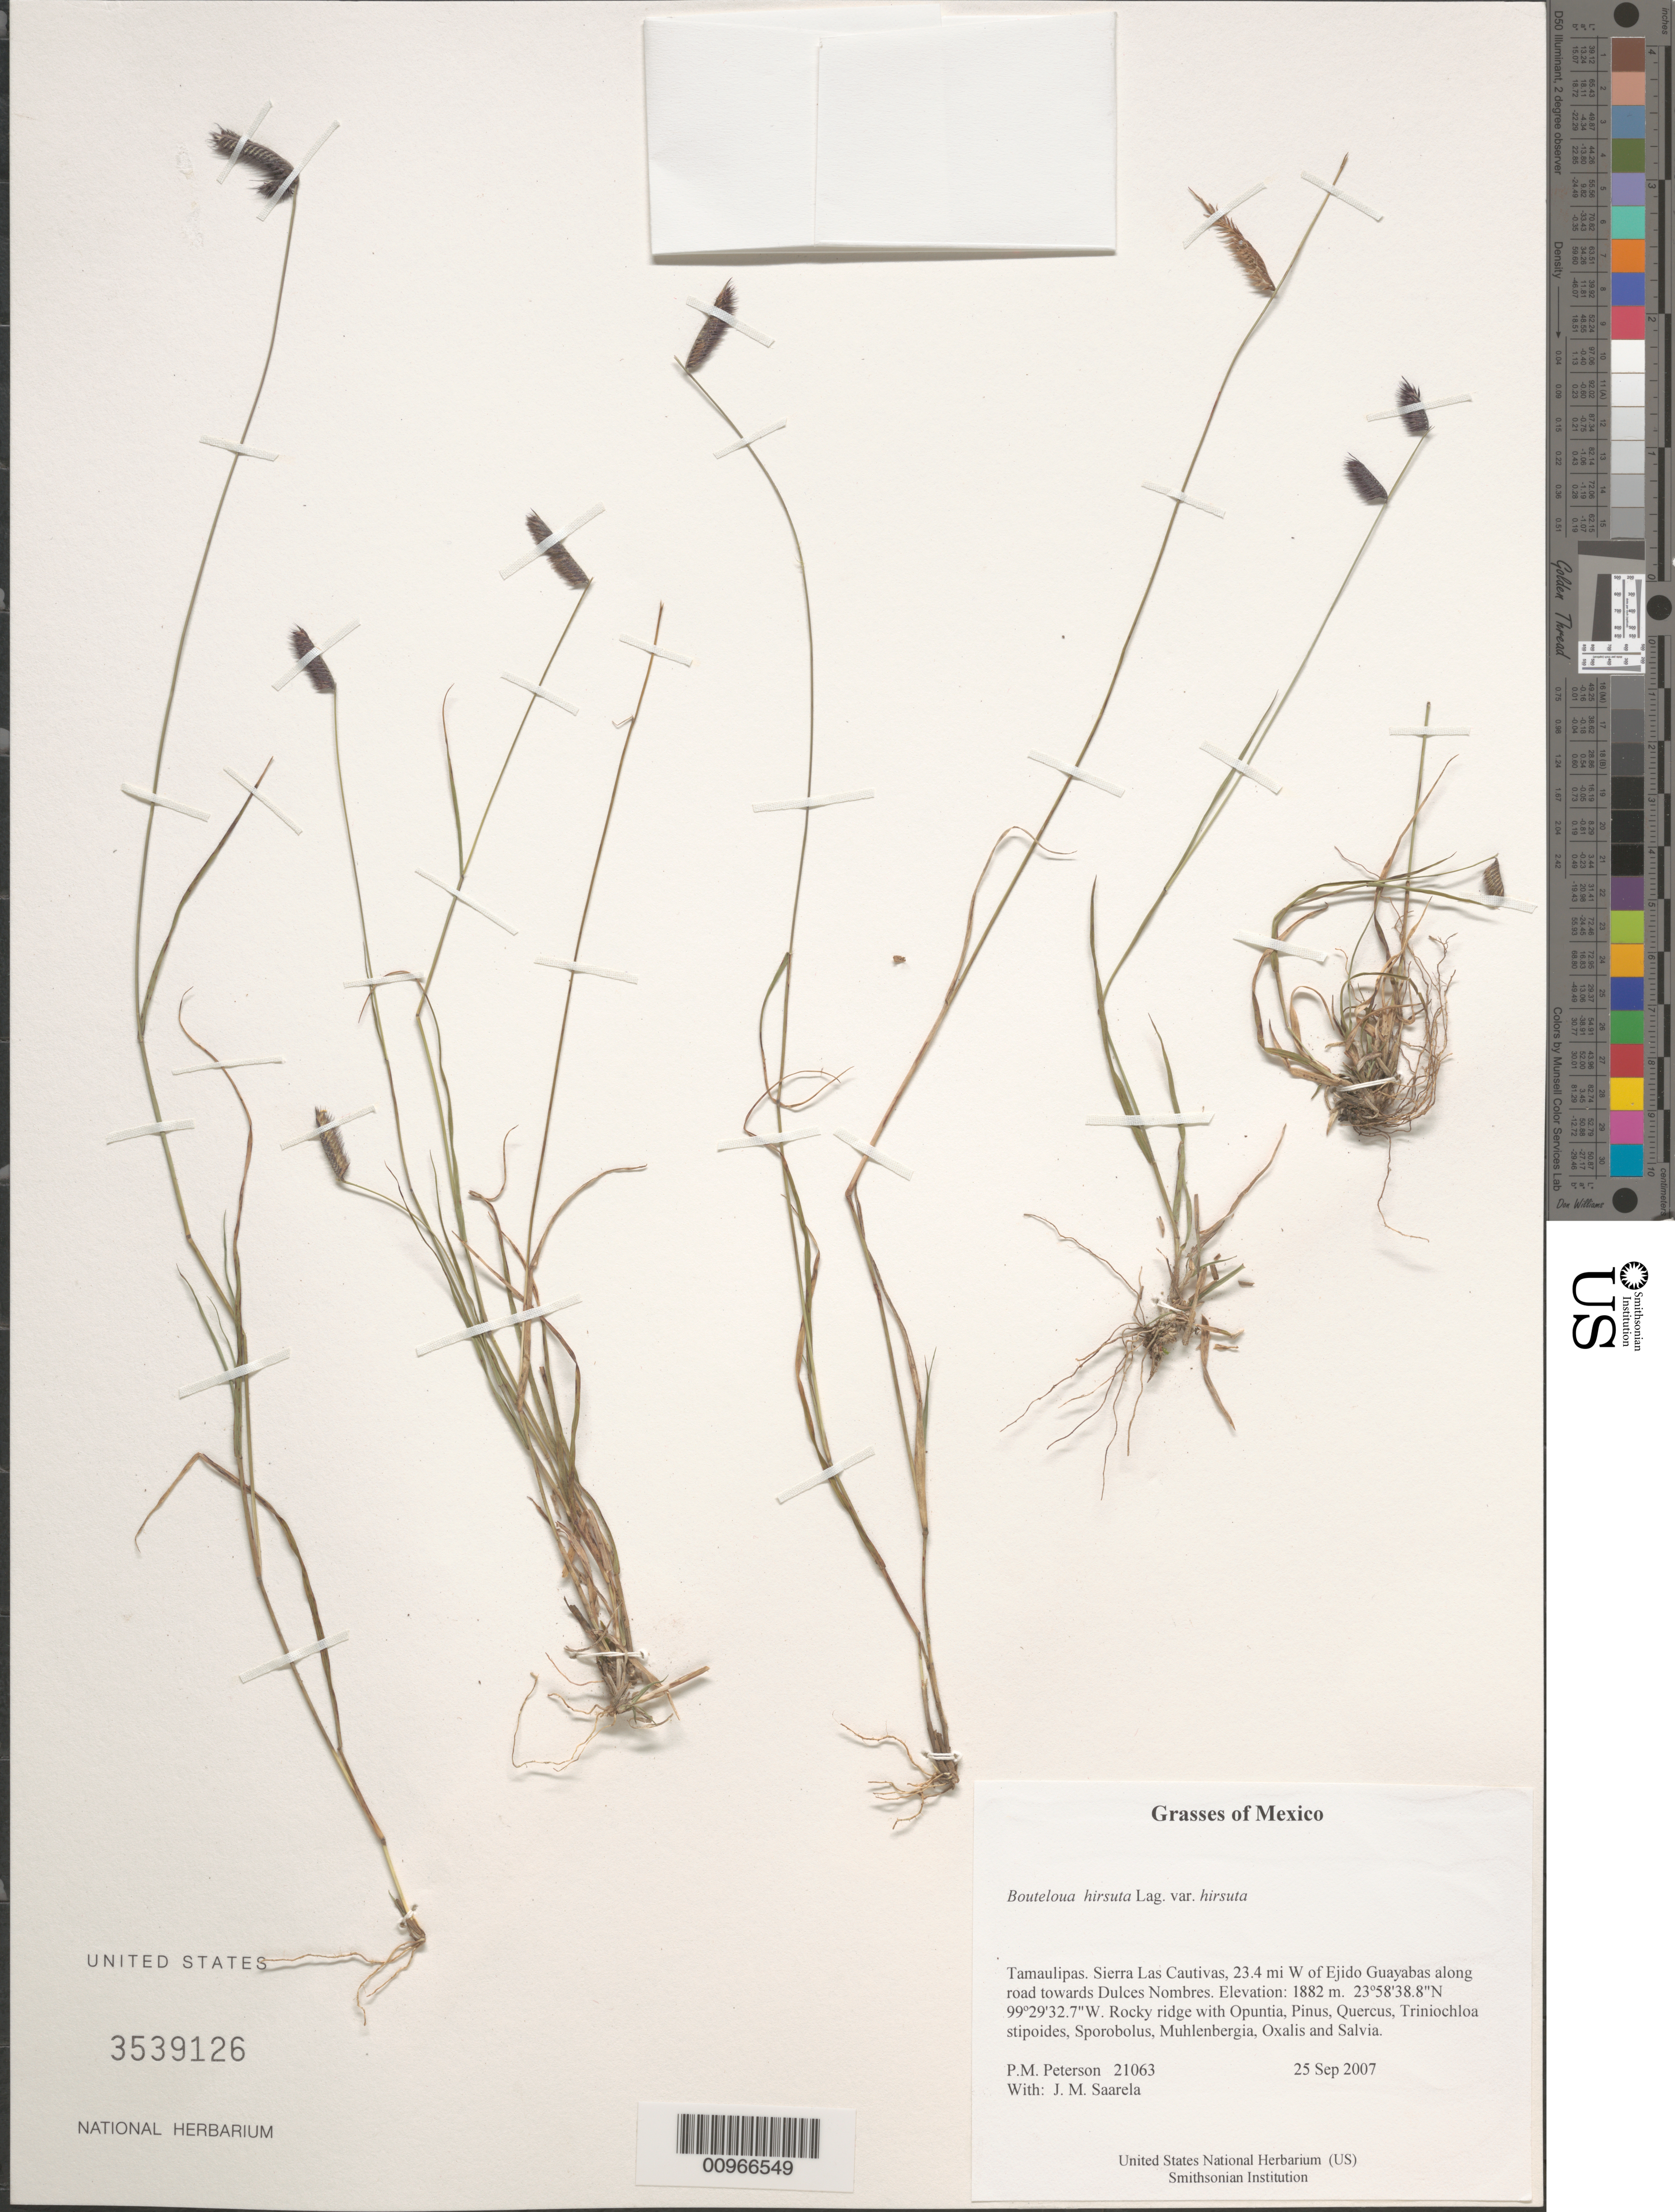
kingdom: Plantae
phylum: Tracheophyta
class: Liliopsida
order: Poales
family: Poaceae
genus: Bouteloua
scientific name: Bouteloua hirsuta var. hirsuta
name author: Lag.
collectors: P. M. Peterson & J. Saarela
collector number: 21063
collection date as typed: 25 Sep 2007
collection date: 2007-09-25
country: Mexico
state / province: Tamaulipas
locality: Sierra Las Cautivas, 23.4 mi W of Ejido Guayabas along road towards Dulces Nombres.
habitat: Rocky ridge with Opuntia, Pinus, Quercus, Triniochloa stipoides, Sporobolus, Muhlenbergia, Oxalis and Salvia.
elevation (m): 1882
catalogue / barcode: US 3539126